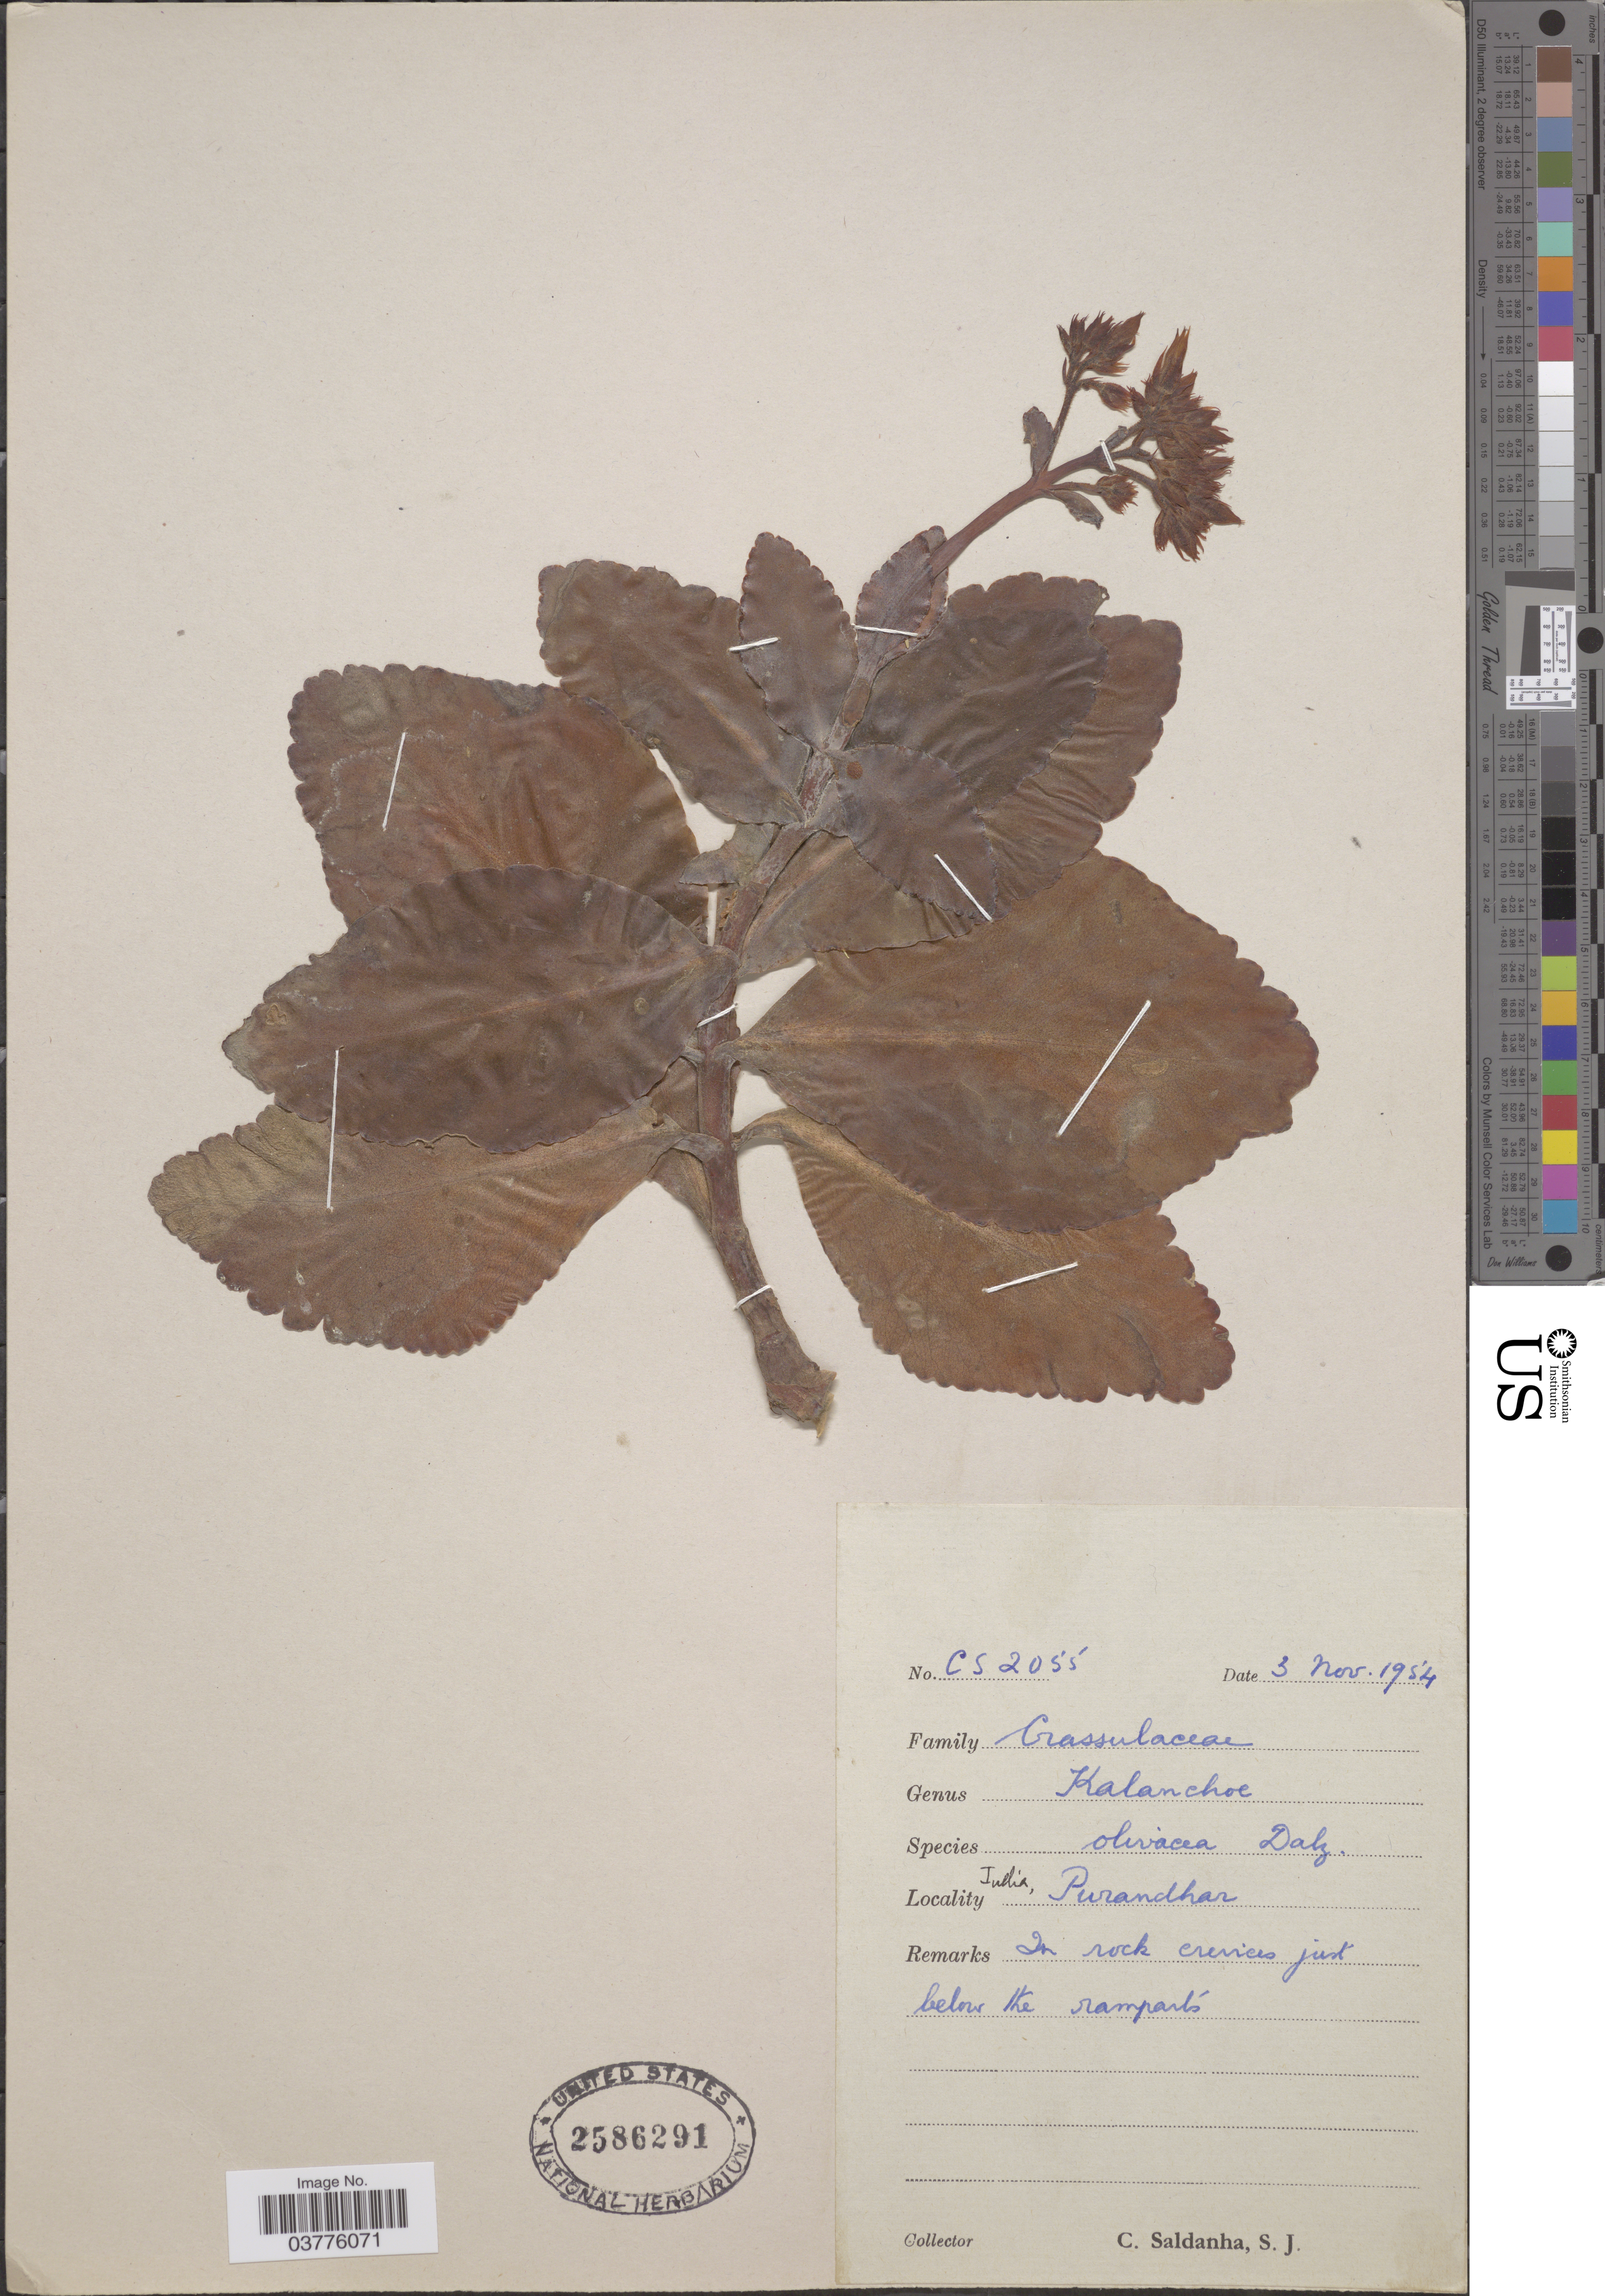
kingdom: Plantae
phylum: Tracheophyta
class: Magnoliopsida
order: Saxifragales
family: Crassulaceae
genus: Kalanchoe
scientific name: Kalanchoe olivacea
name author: Dalzell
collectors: C. Saldanha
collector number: CS2055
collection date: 1954-11-03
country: India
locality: Purandhar.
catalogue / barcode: US 2586291